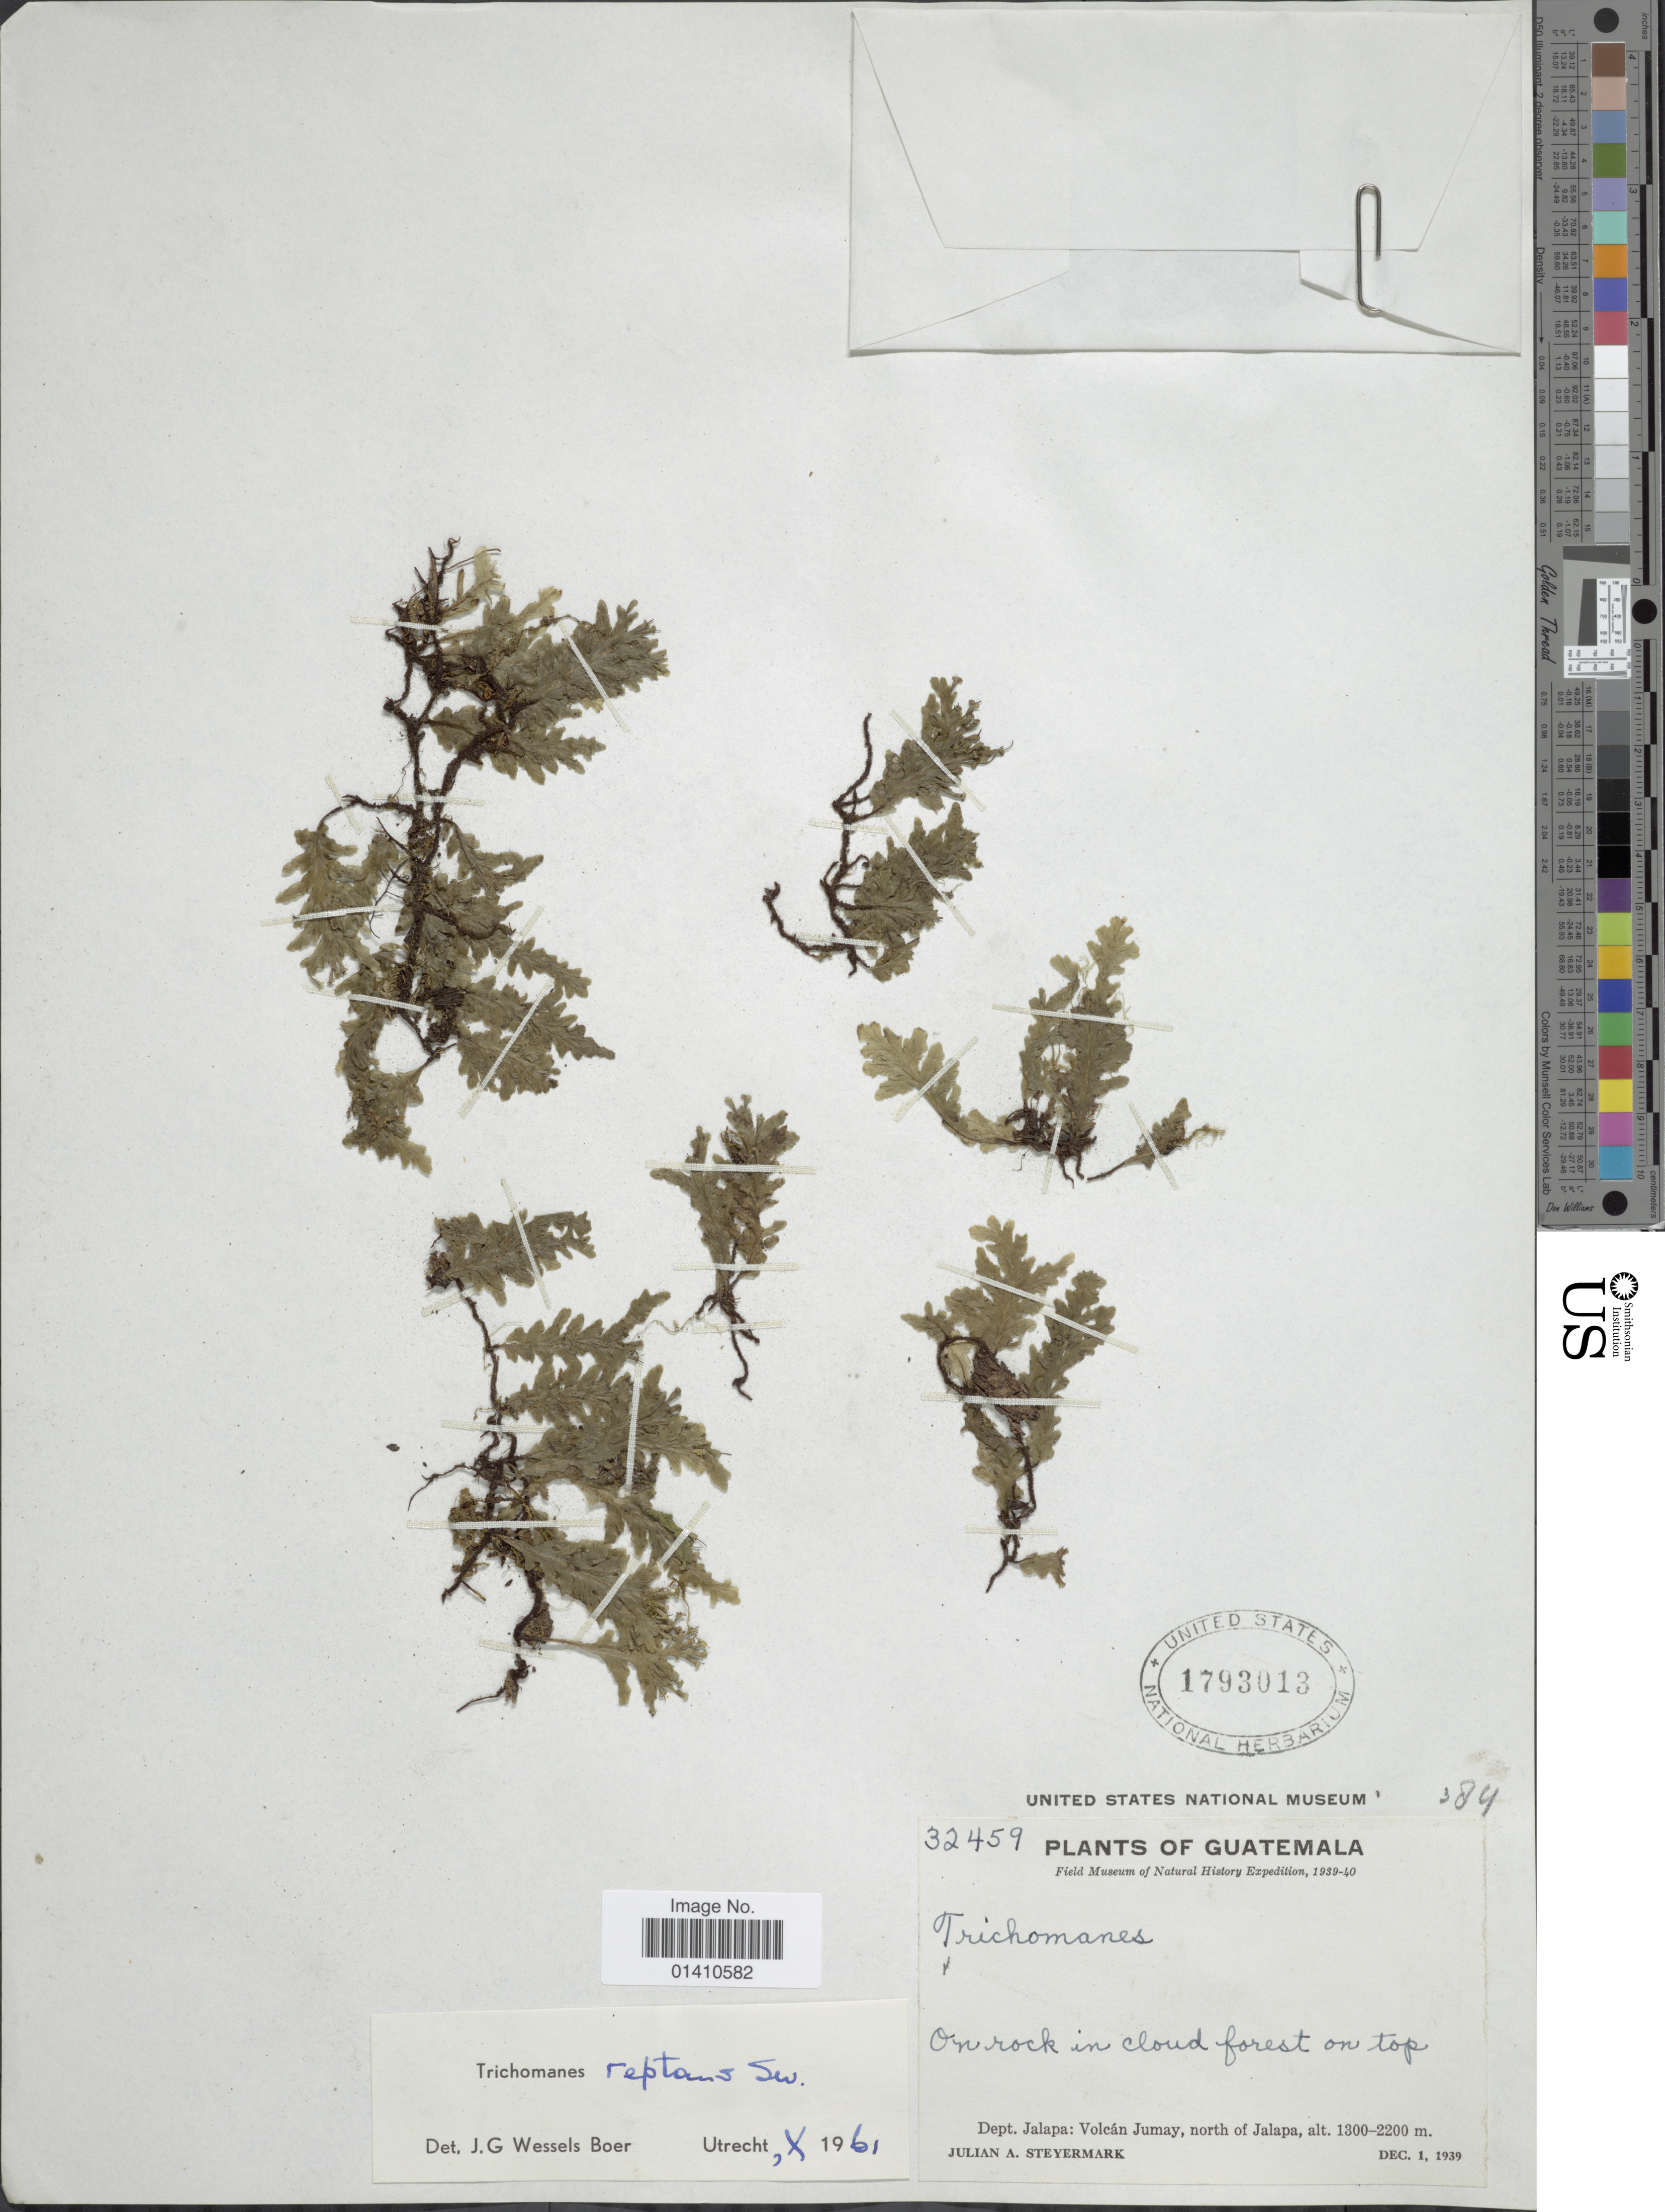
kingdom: Plantae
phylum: Tracheophyta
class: Polypodiopsida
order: Hymenophyllales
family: Hymenophyllaceae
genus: Didymoglossum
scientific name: Didymoglossum reptans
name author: (Sw.) C. Presl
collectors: J. Steyermark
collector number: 32459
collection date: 1939-12-01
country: Guatemala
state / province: Jalapa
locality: Volcan Jumay, north of Jalapa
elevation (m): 1300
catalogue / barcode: US 1793013